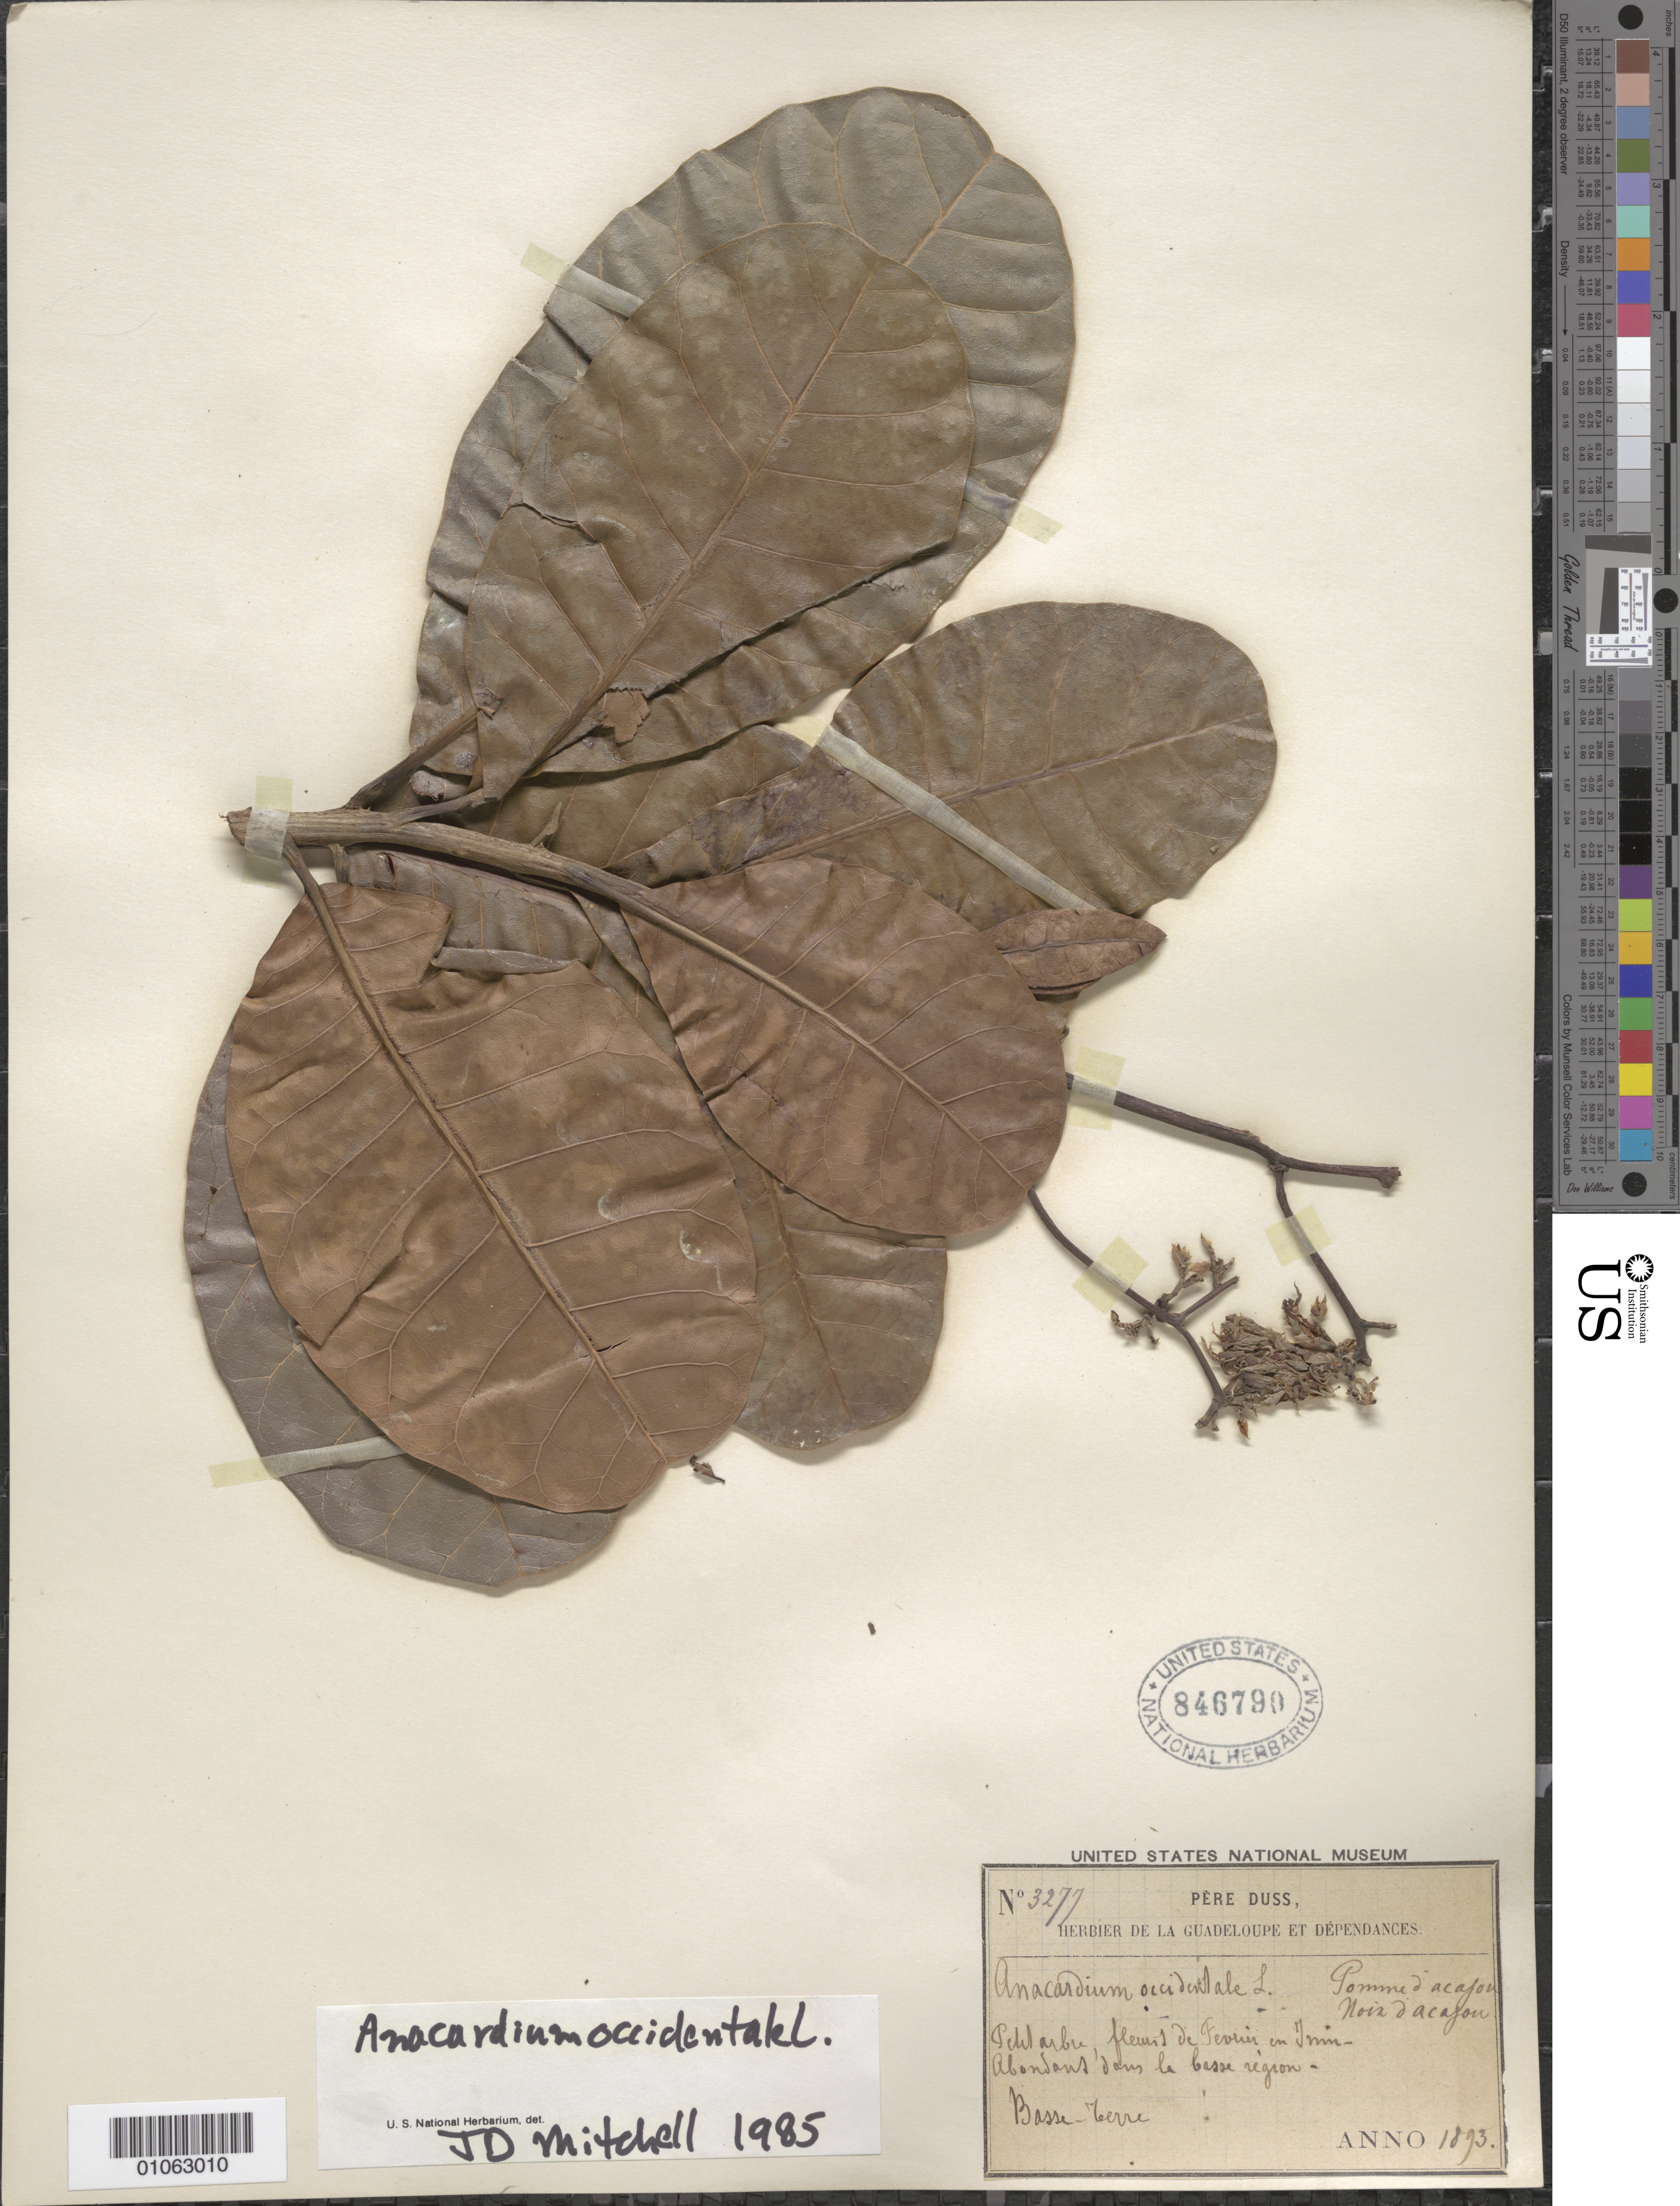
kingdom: Plantae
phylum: Tracheophyta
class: Magnoliopsida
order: Sapindales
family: Anacardiaceae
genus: Anacardium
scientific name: Anacardium occidentale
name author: L.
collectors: Père Duss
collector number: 3277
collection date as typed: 1893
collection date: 1893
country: Guadeloupe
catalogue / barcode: US 846790